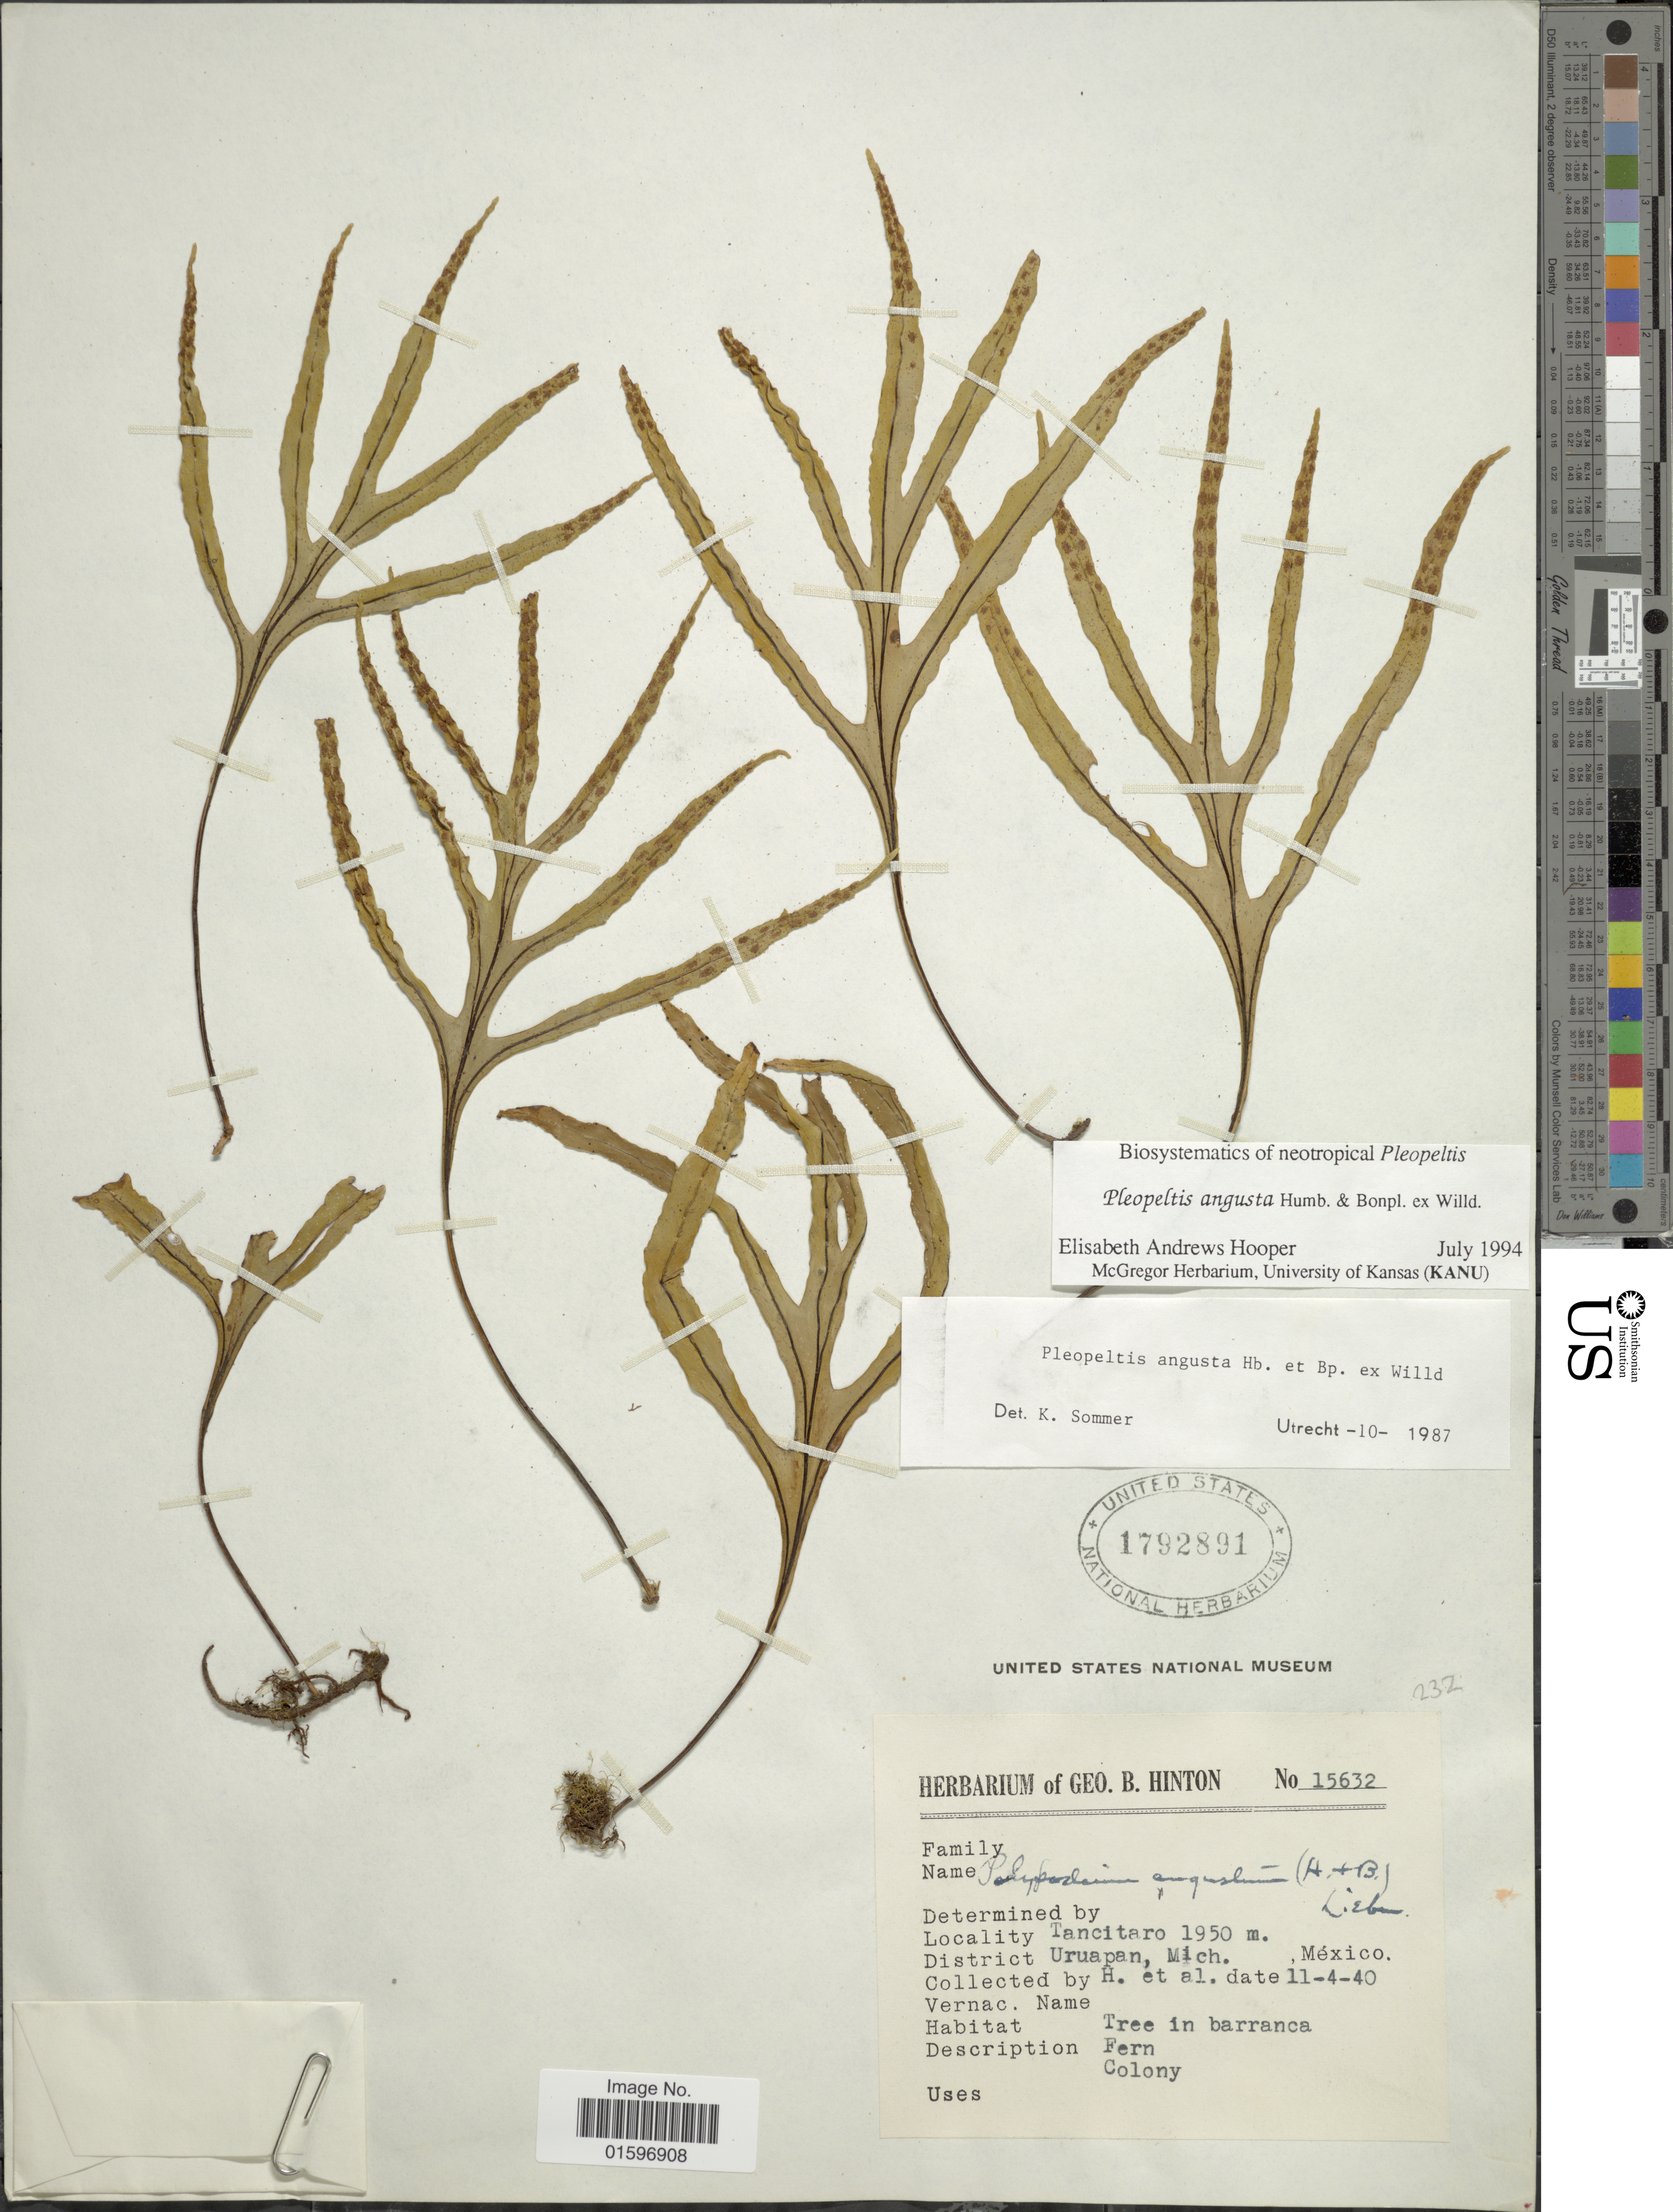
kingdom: Plantae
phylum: Tracheophyta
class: Polypodiopsida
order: Polypodiales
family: Polypodiaceae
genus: Pleopeltis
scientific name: Pleopeltis angusta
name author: Humb. & Bonap. ex Willd.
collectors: G. B. Hinton & et al.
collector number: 15632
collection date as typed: Transcribed d/m/y: 11/4/40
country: Mexico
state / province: Michoacán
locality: Tancitaro. District Uruapan, México.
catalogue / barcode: US 1792891